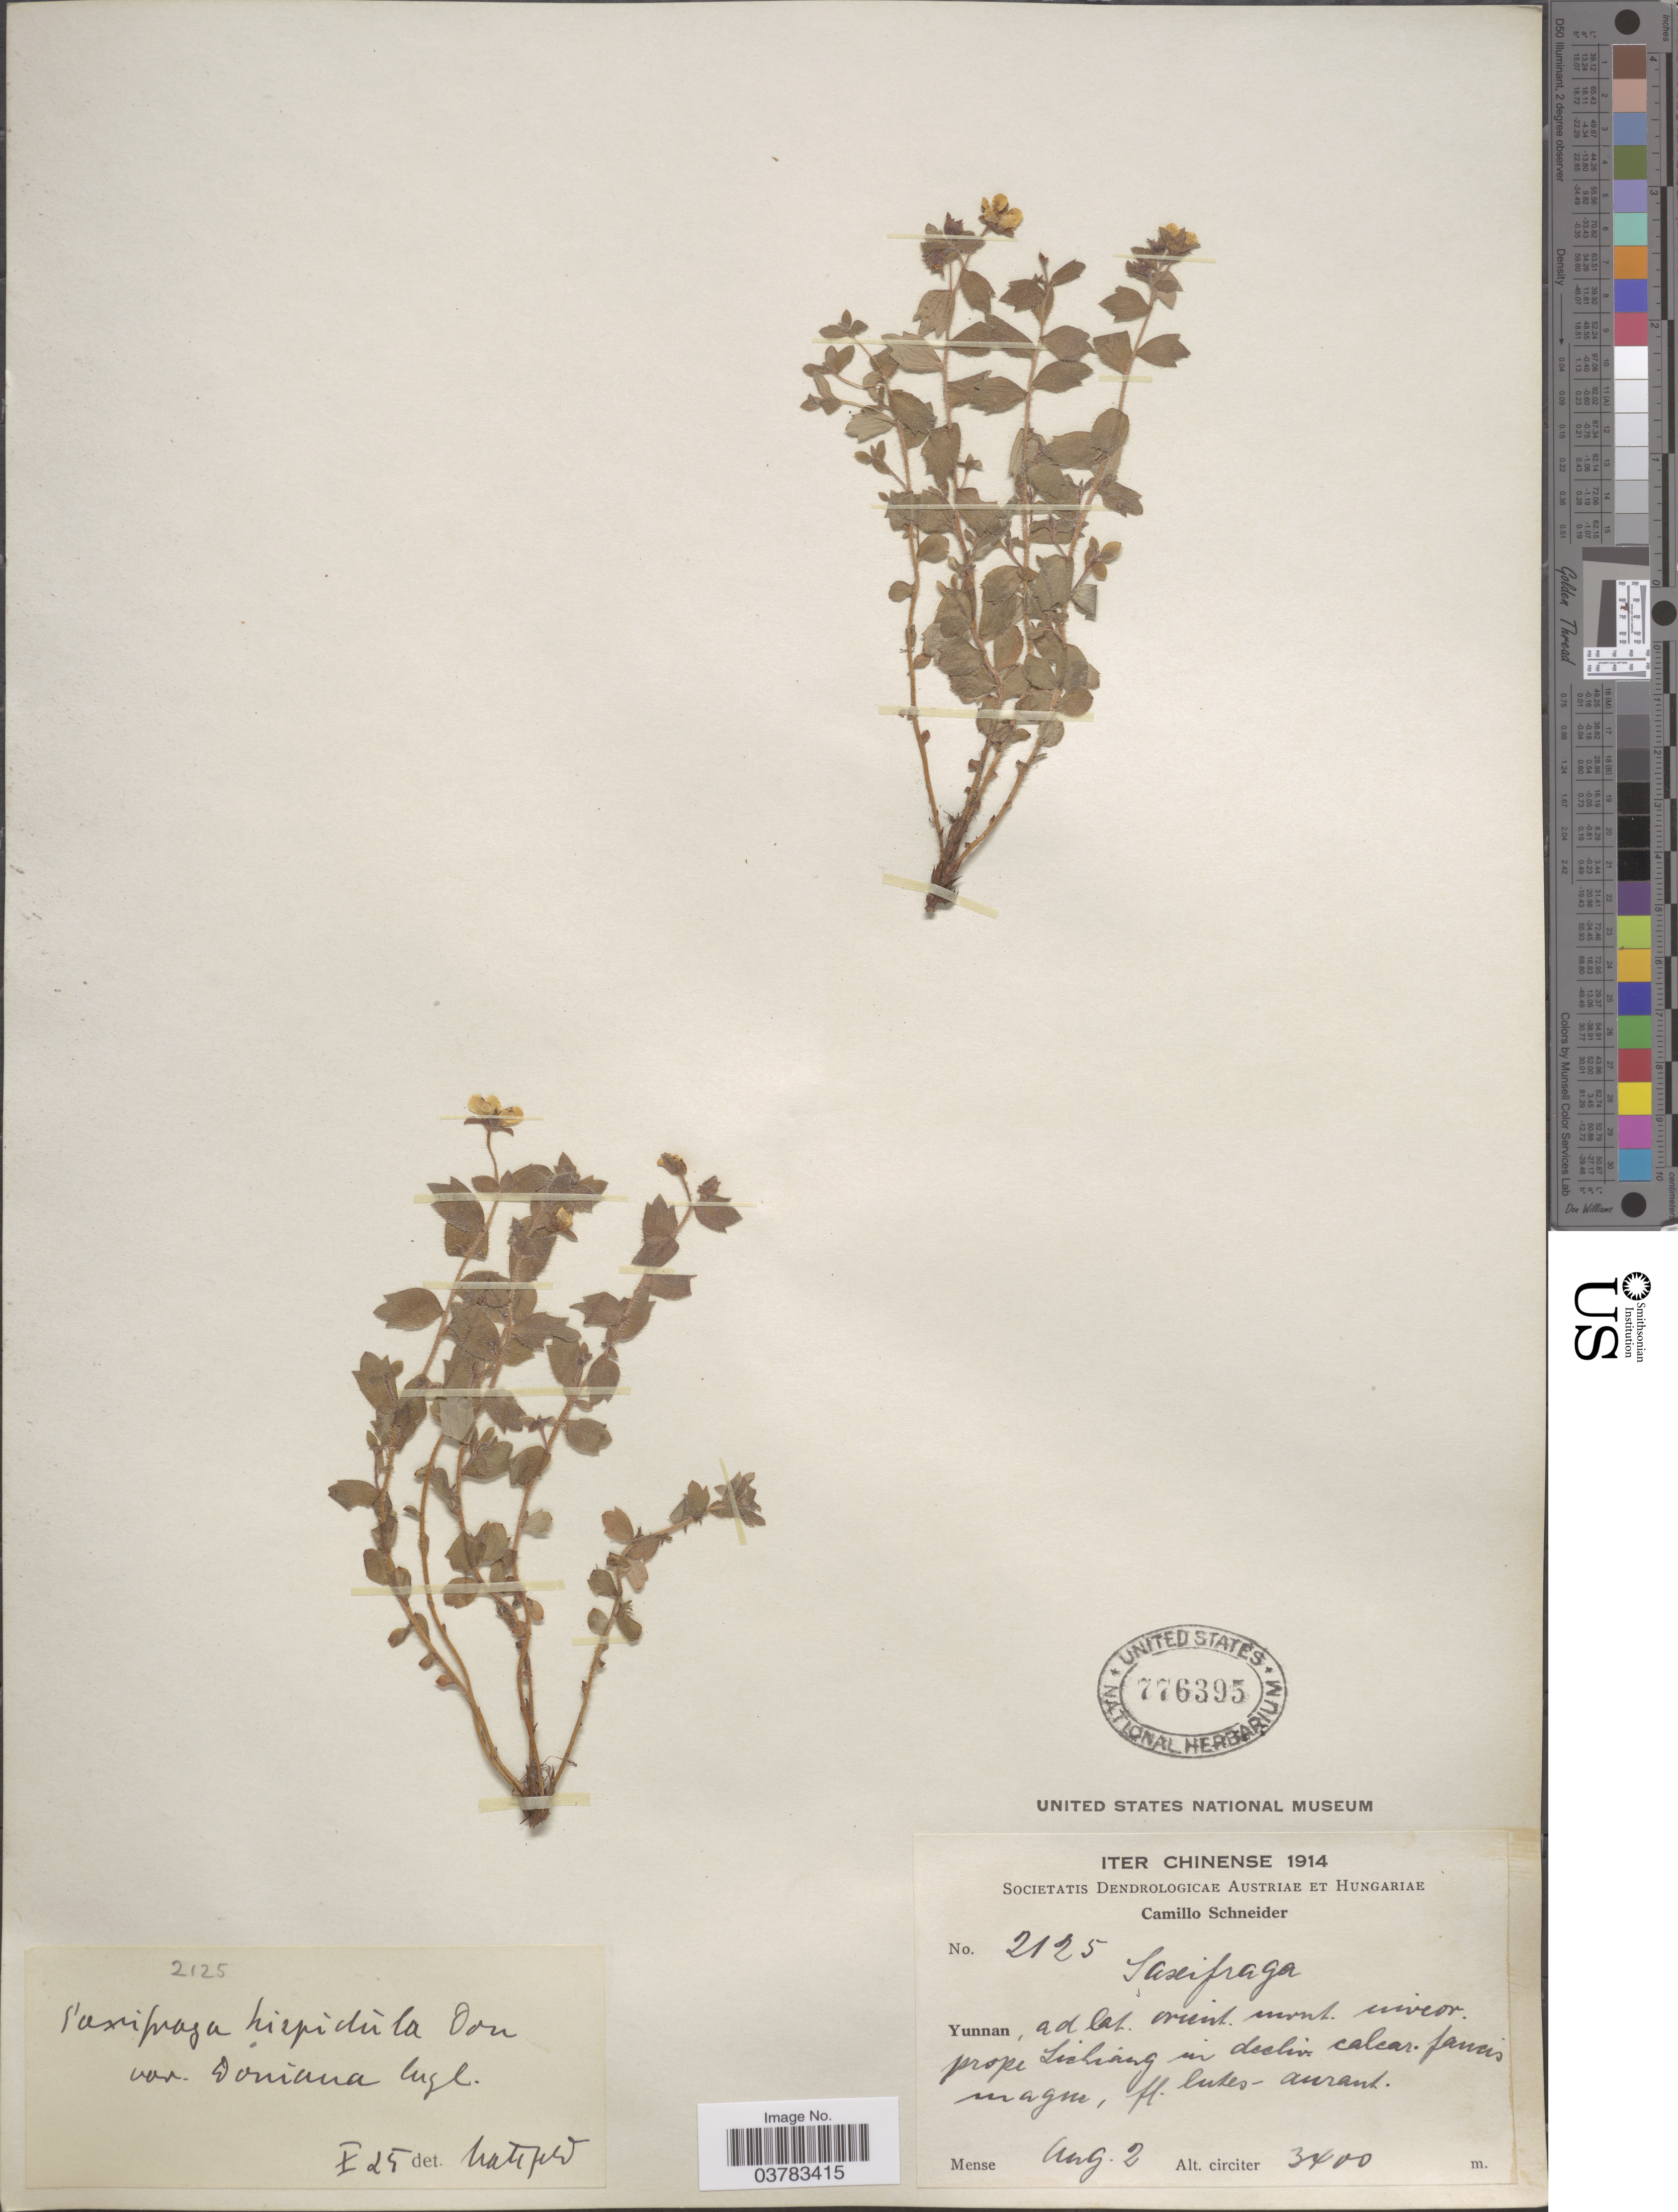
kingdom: Plantae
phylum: Tracheophyta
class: Magnoliopsida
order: Saxifragales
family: Saxifragaceae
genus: Saxifraga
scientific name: Saxifraga hispidula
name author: D. Don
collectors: C. K. Schneider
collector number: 2125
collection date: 1914-08-02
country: China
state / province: Yunnan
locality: Iter Chinense 1914. Ad lat. orient. mont. univer. prope Lichiang in decliv. calcar. fancis magim. [interpreted]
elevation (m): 3400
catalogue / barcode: US 776395